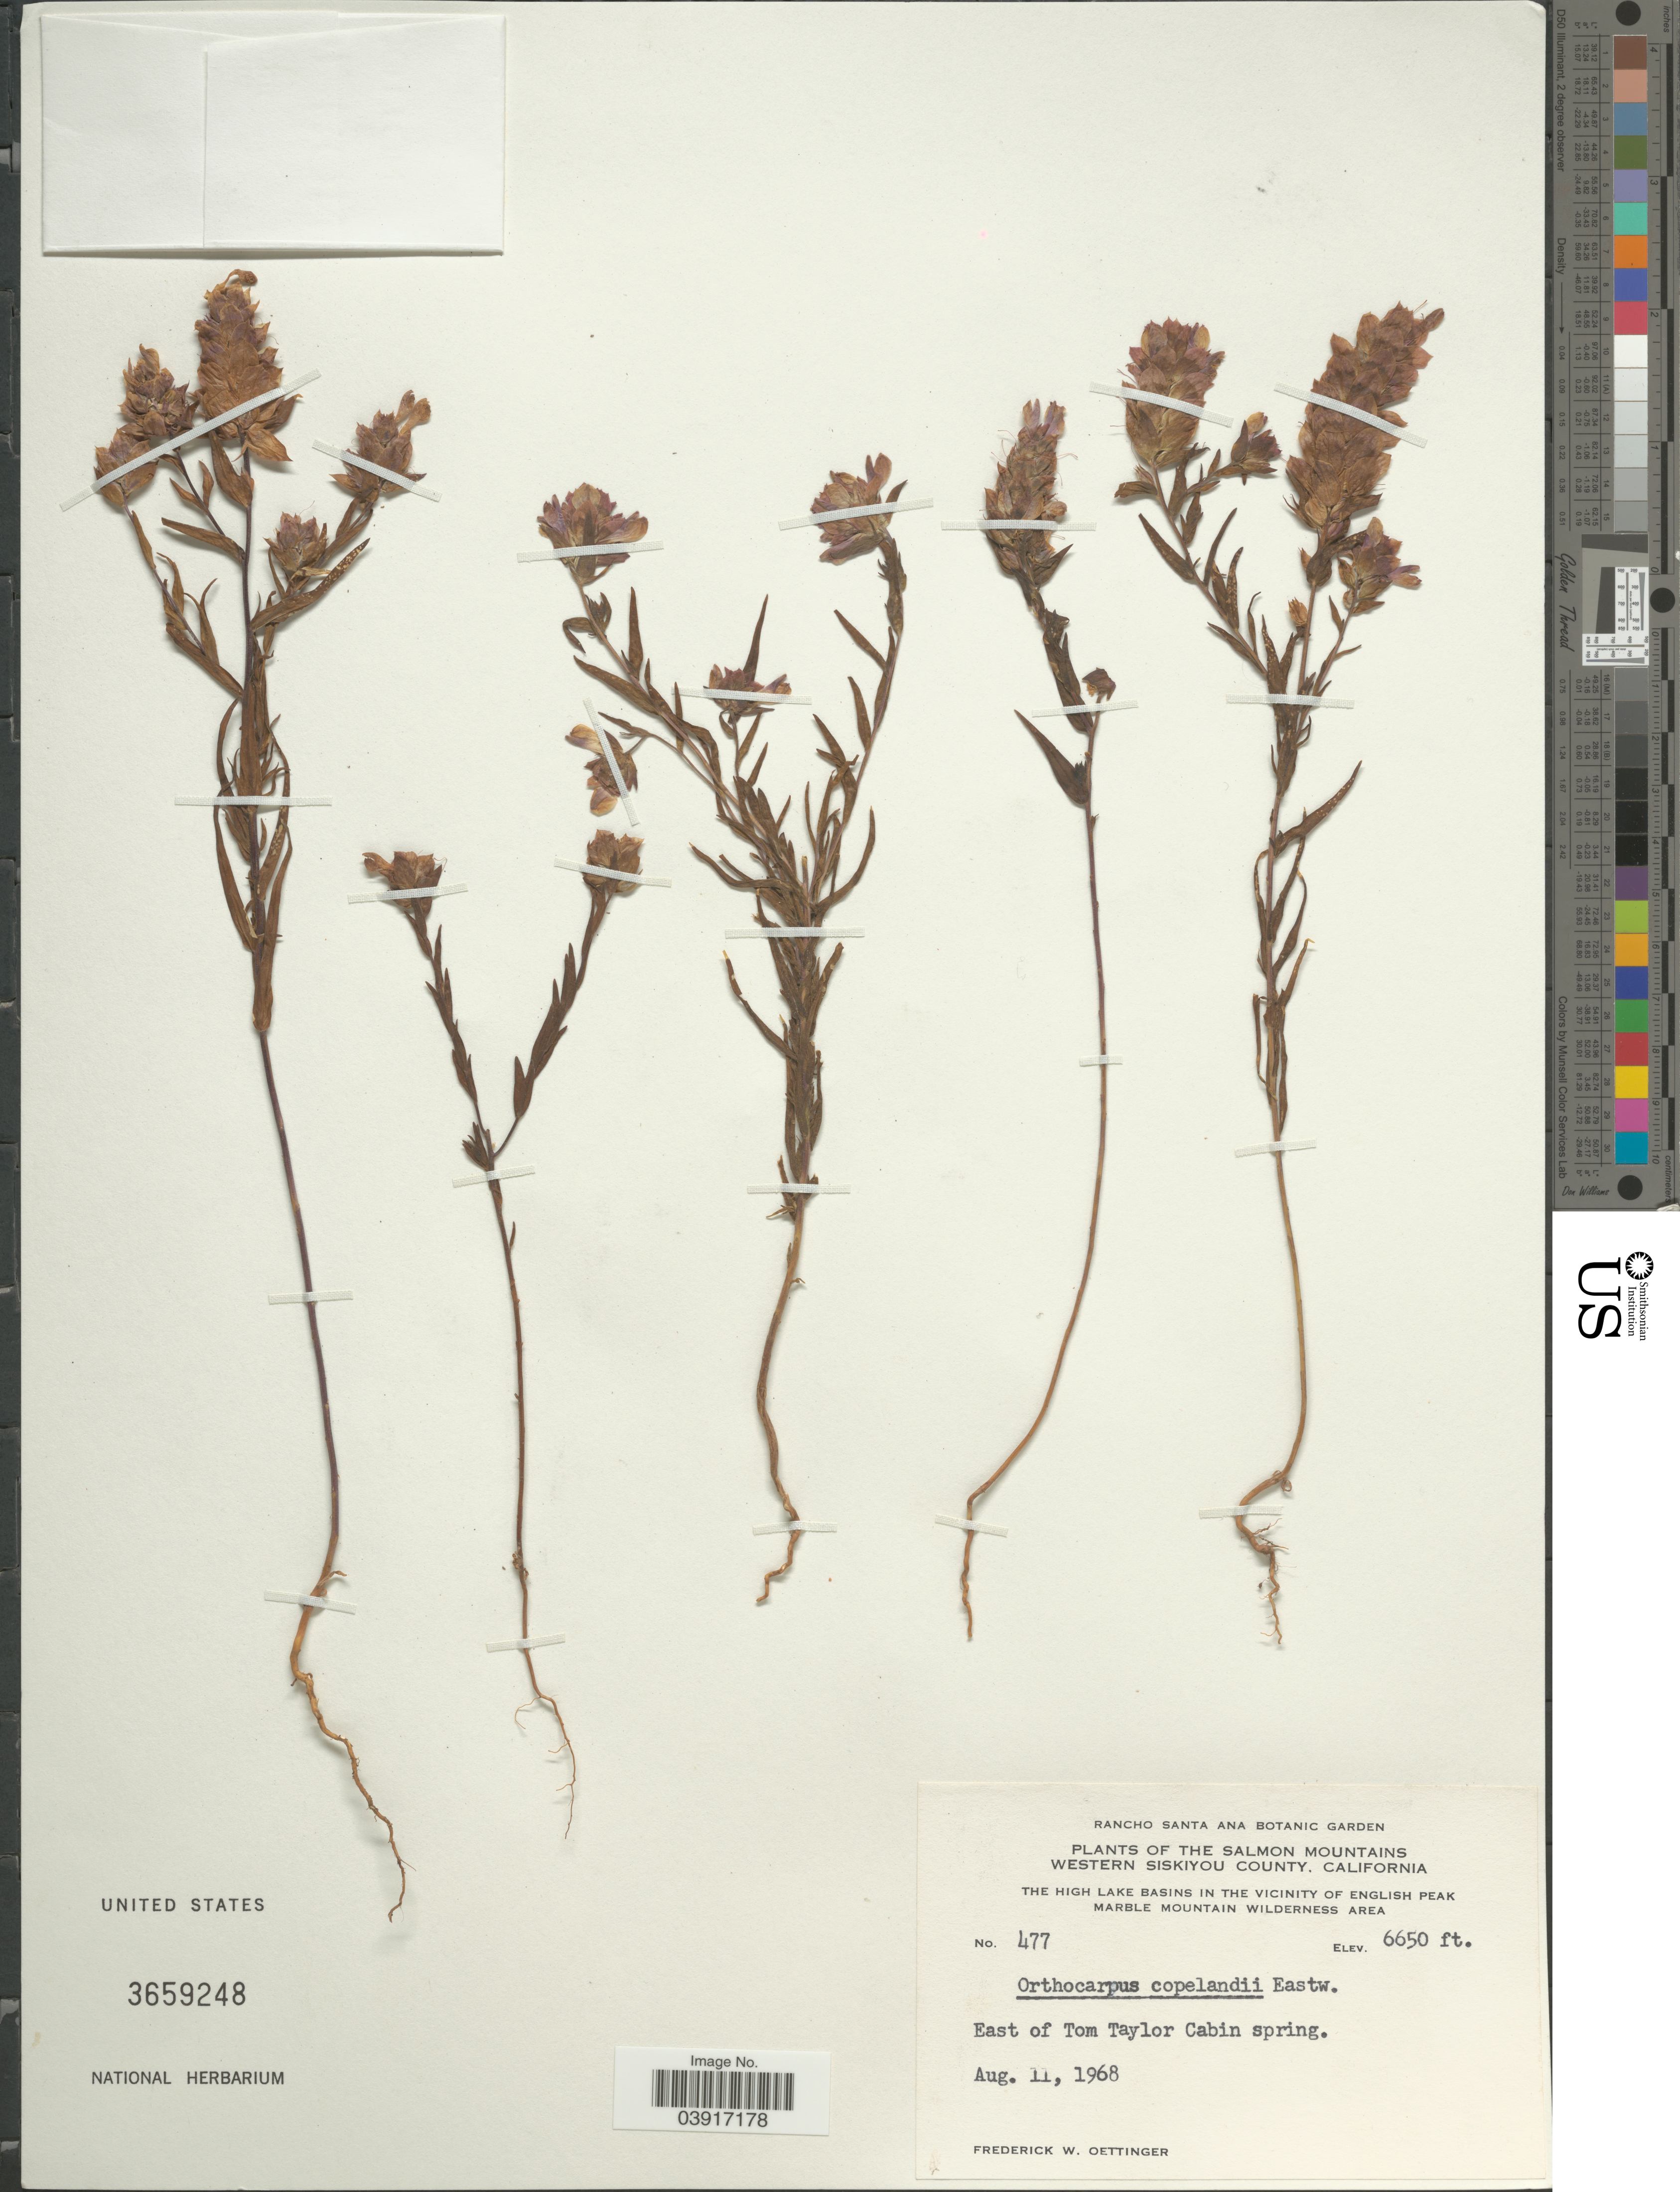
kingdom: Plantae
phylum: Tracheophyta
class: Magnoliopsida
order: Lamiales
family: Orobanchaceae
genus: Orthocarpus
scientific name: Orthocarpus copelandii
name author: Eastw.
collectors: F. Oettinger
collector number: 477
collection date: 1968-08-11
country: United States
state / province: California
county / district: Siskiyou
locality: The Salmon Mountains. Western Siskiyou County. The High Lake Basins in the vicinity of English Peak Marble Mountain Wilderness Area. East of Tom Taylor Cabin spring.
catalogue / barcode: US 3659248